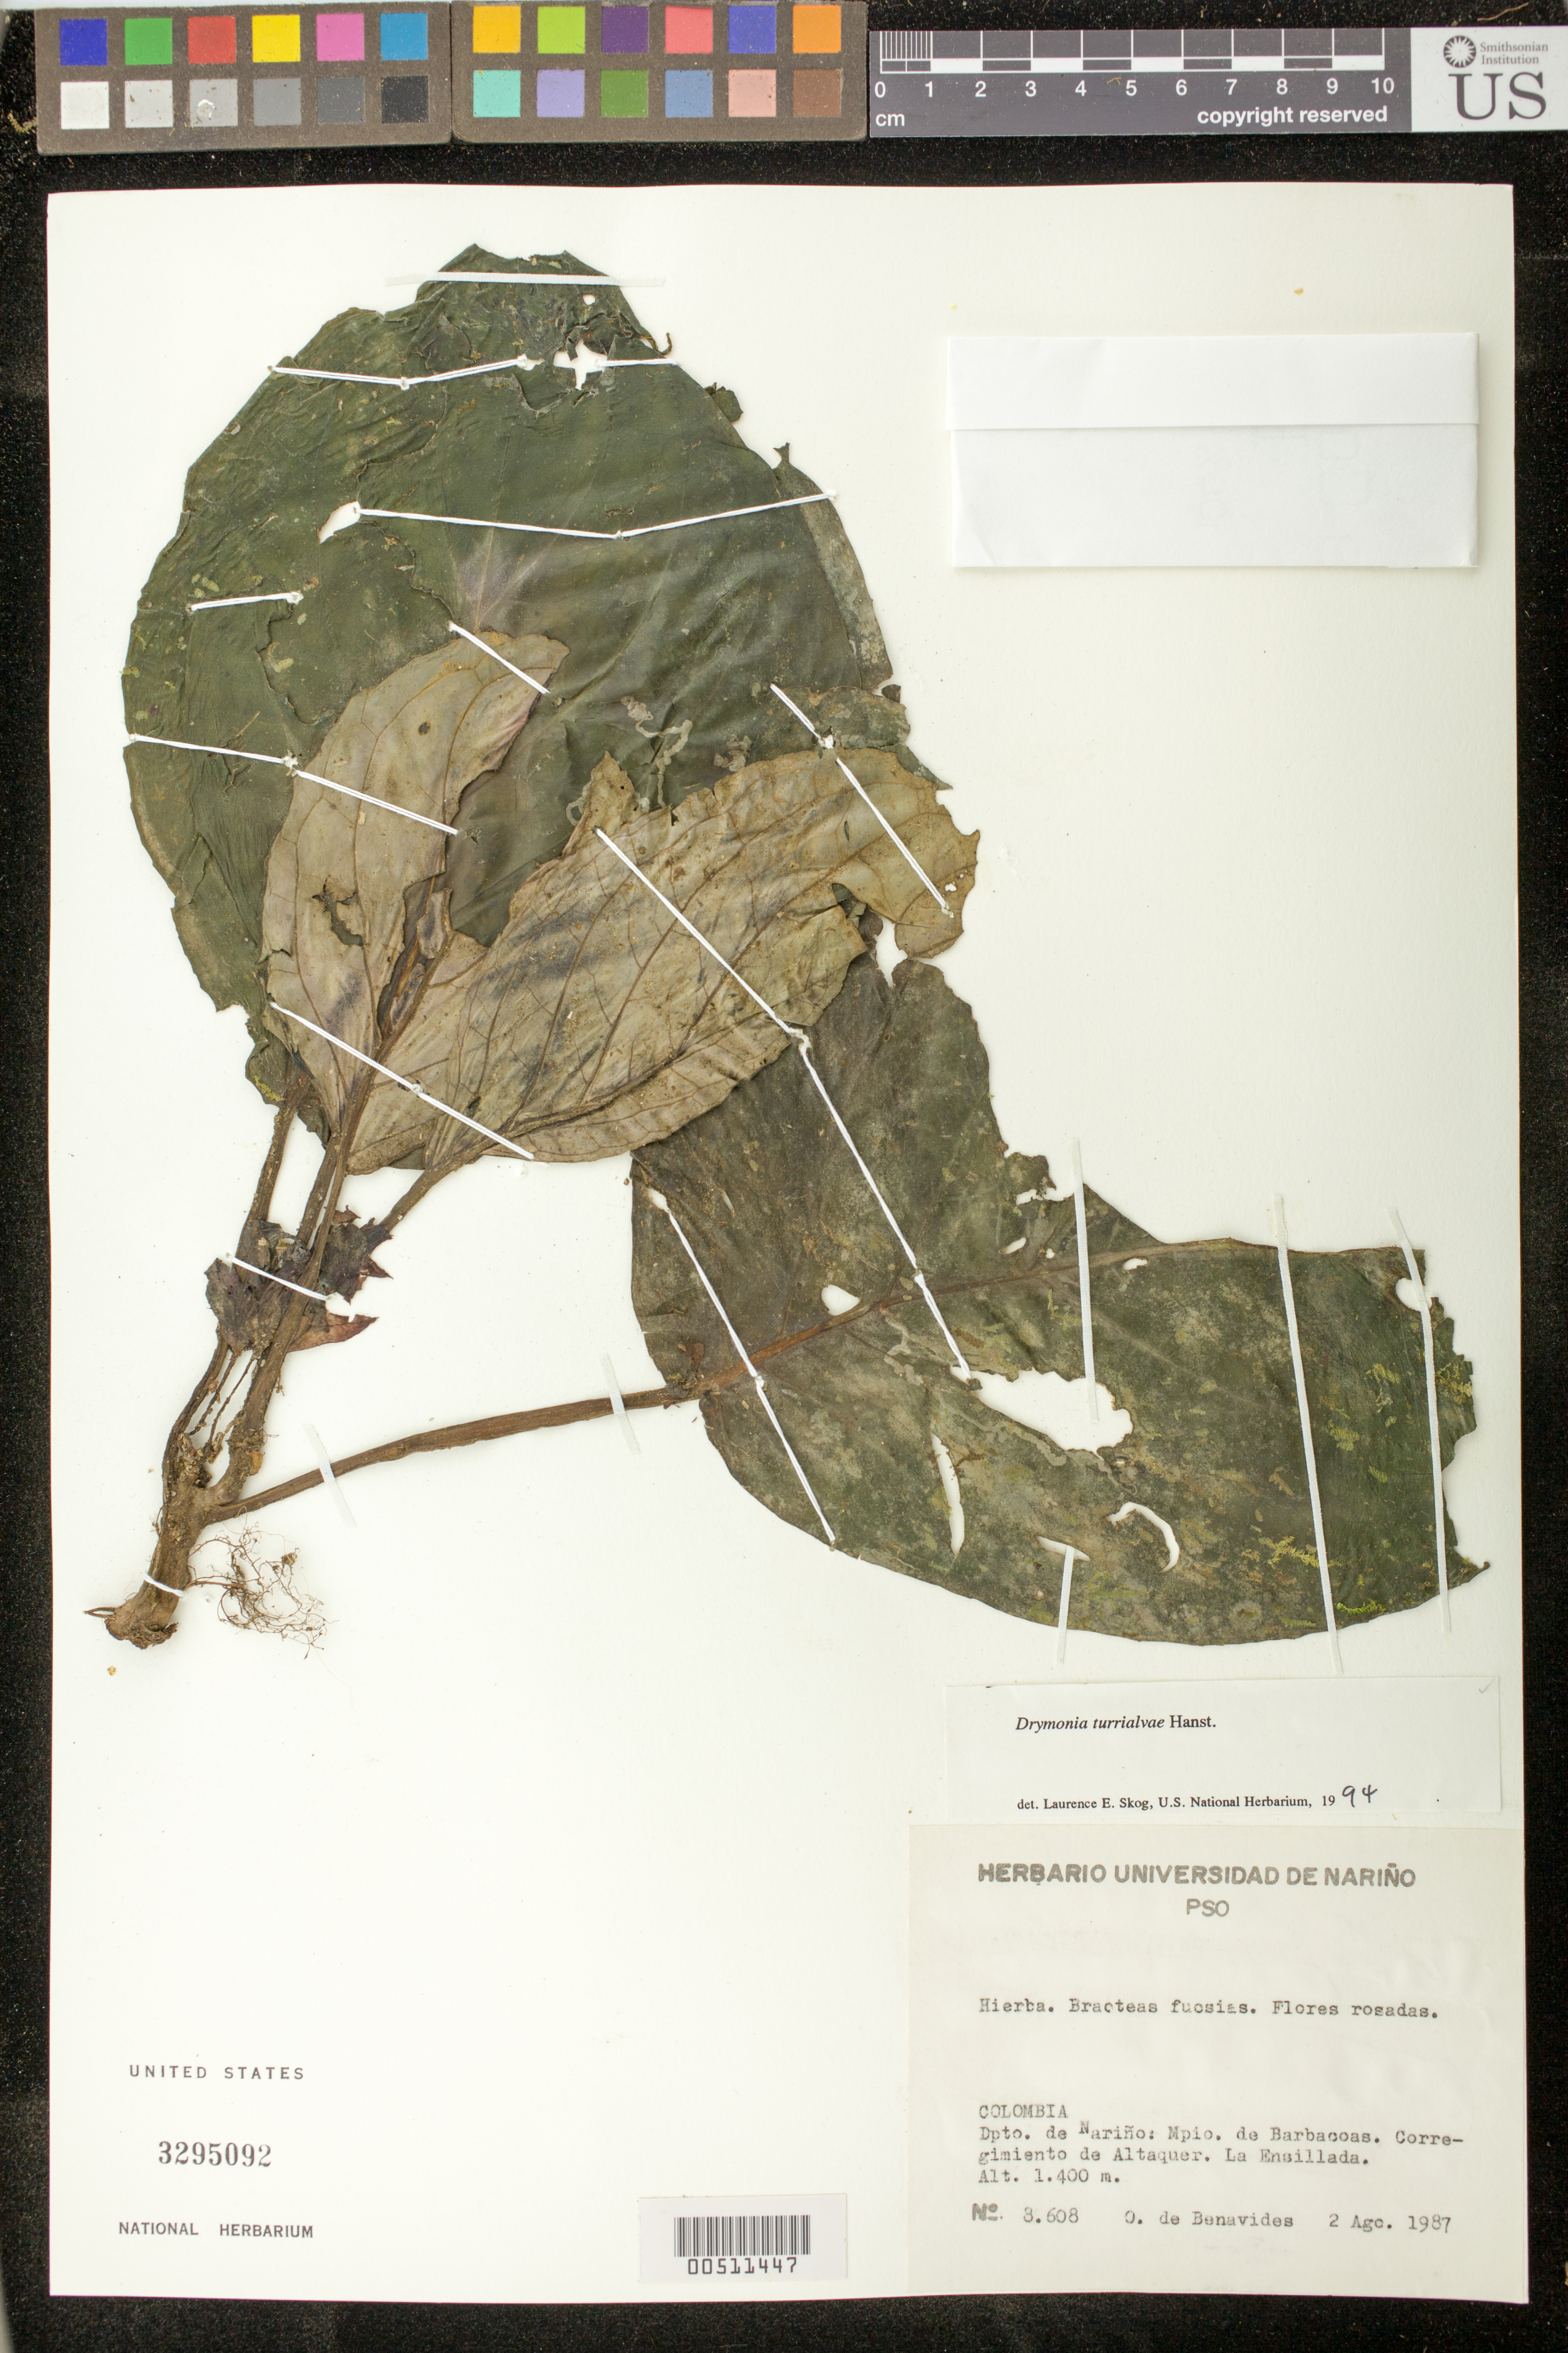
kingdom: Plantae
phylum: Tracheophyta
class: Magnoliopsida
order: Lamiales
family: Gesneriaceae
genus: Drymonia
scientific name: Drymonia turrialvae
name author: Hanst.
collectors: Olga S. de Benavides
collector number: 8608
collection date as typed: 02 Aug 1987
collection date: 1987-08-02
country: Colombia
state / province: Nariño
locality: Barbacoas, La Ensillada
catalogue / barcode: US 3295092